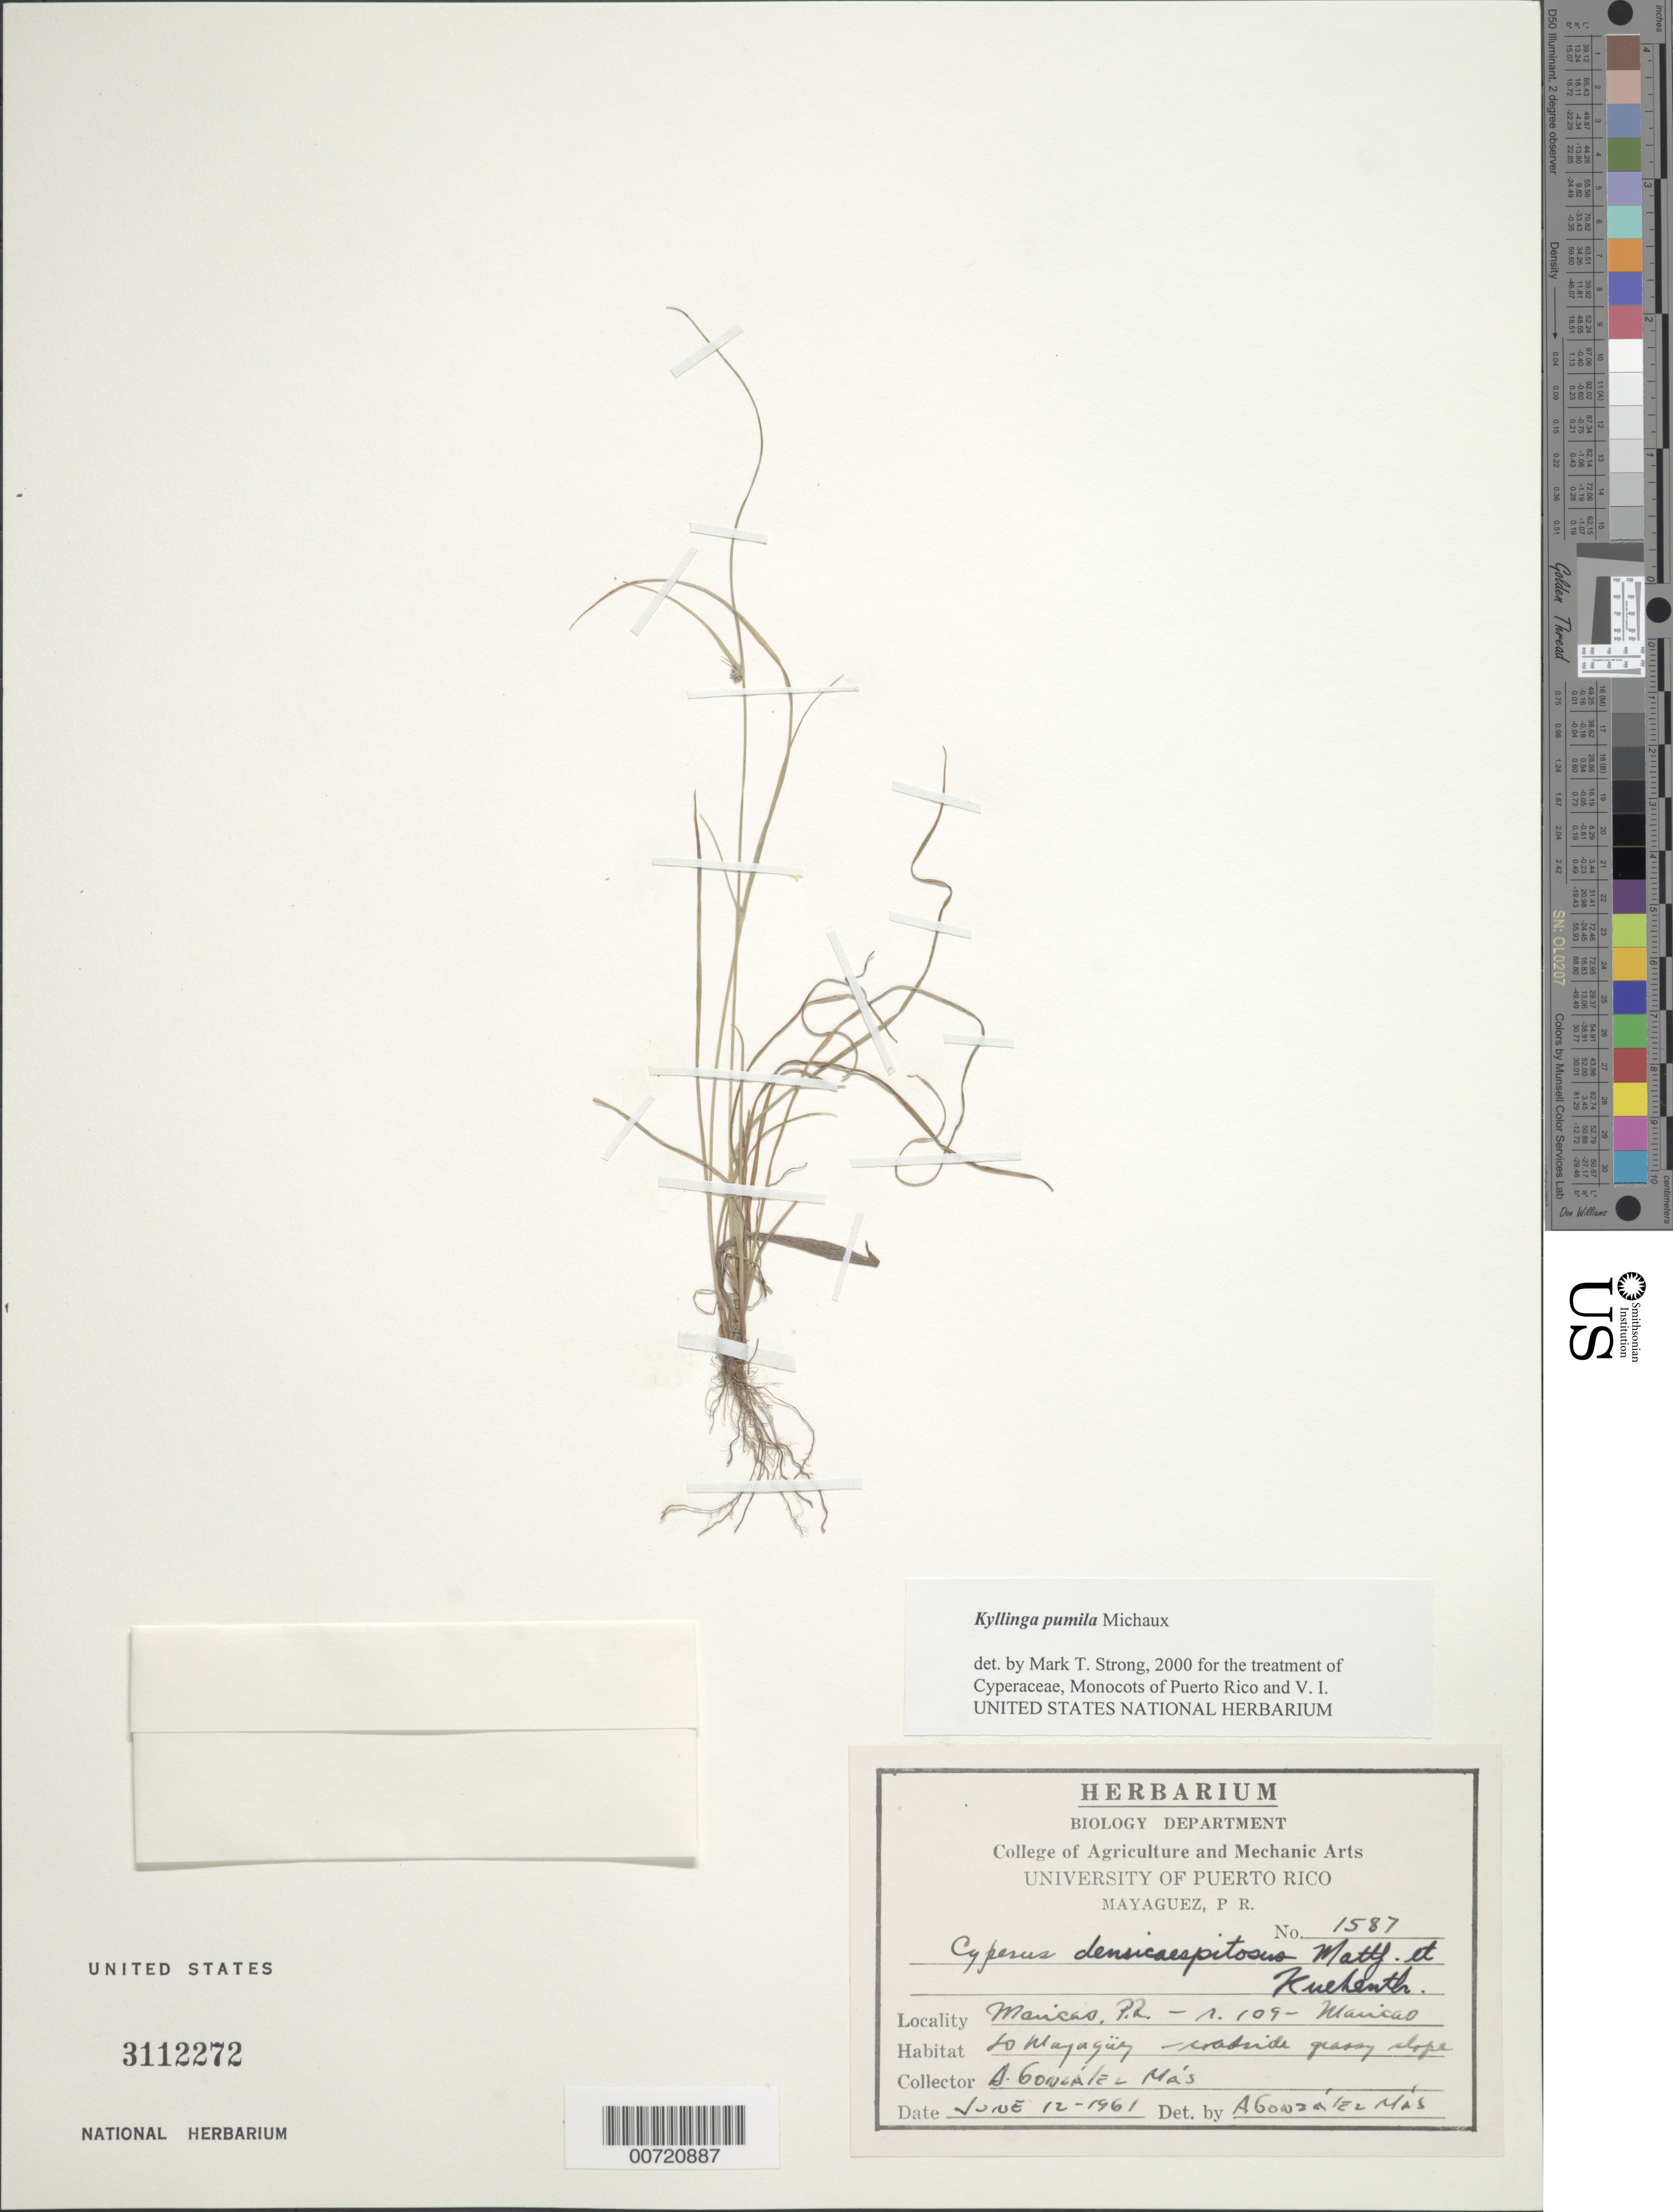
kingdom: Plantae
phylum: Tracheophyta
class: Liliopsida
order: Poales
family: Cyperaceae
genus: Cyperus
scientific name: Cyperus hortensis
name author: (Salzm. ex Steud.) Dorr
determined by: Strong, Mark T., (BOT), Smithsonian Institution - National Museum of Natural History (UNITED STATES)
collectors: A. González Más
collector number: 1587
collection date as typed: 12 Jun 1961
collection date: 1961-06-12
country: Puerto Rico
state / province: Maricao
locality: Maricao: Rd. 109, Maricao to Mayagüez.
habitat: Roadside, grassy slope.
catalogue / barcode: US 3112272